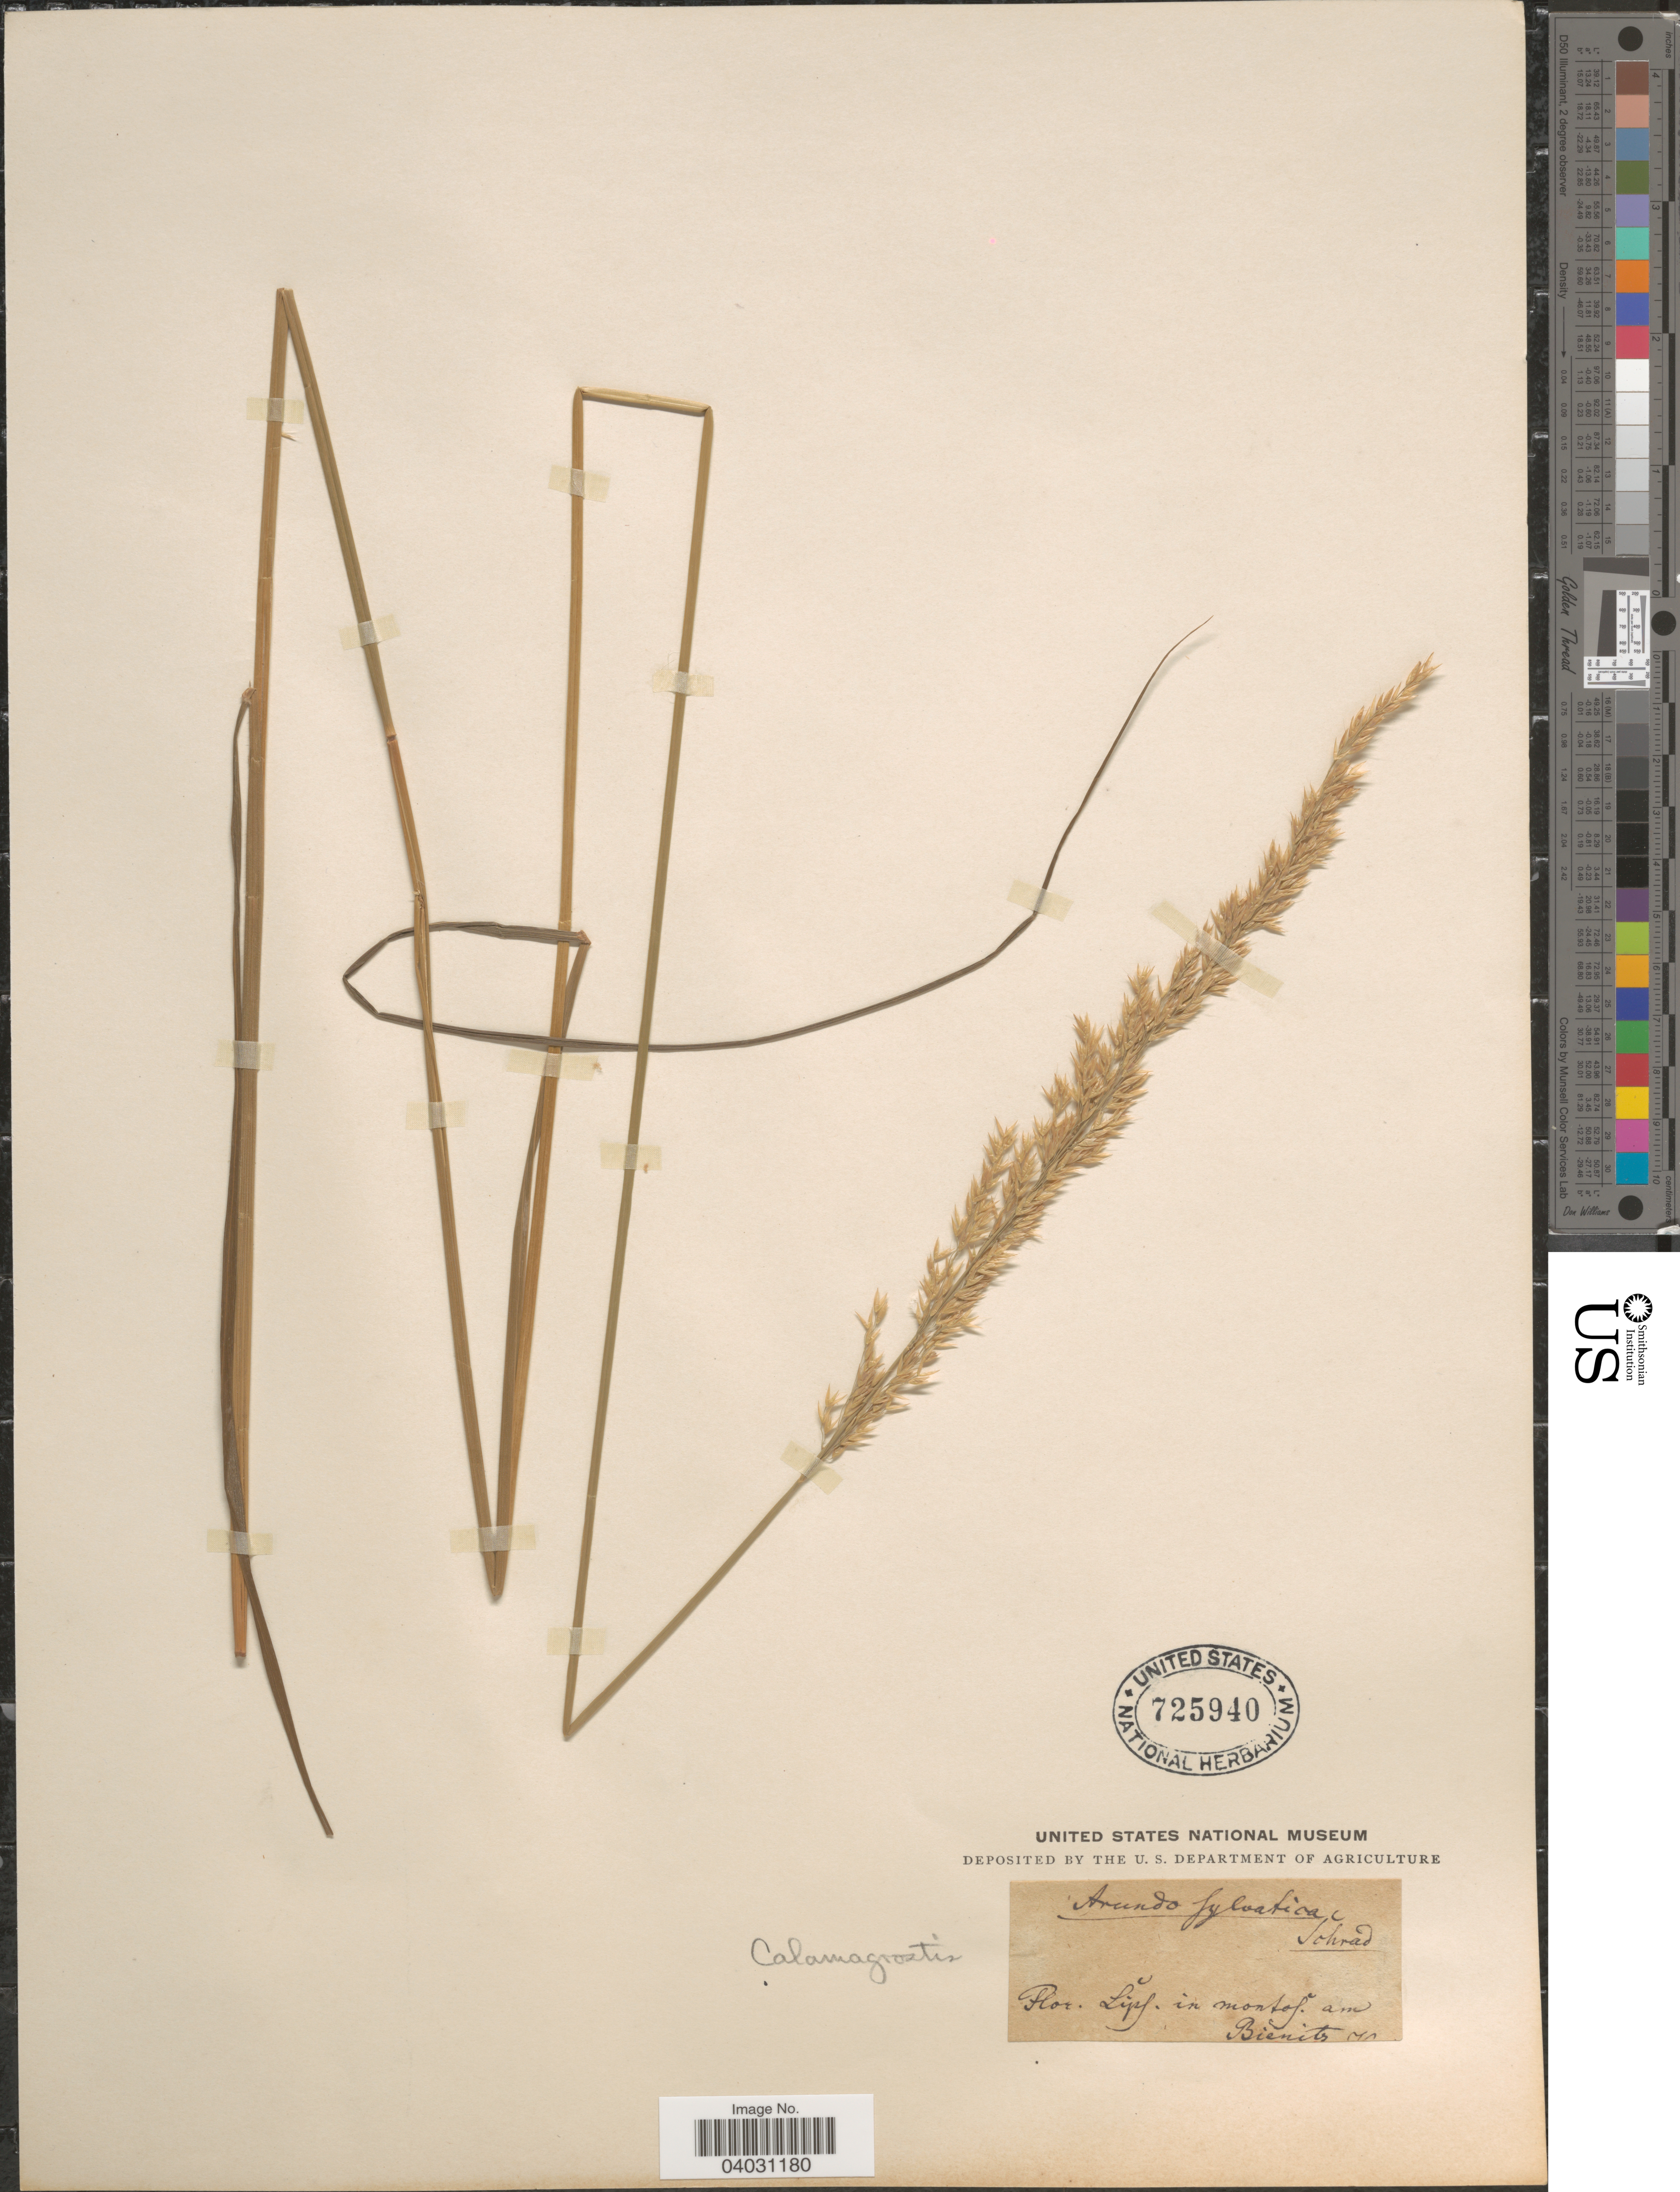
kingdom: Plantae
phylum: Tracheophyta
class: Liliopsida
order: Poales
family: Poaceae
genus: Calamagrostis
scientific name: Calamagrostis arundinacea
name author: (L.) Roth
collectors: Bienitz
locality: Lipf. in montof. am.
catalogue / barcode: US 725940